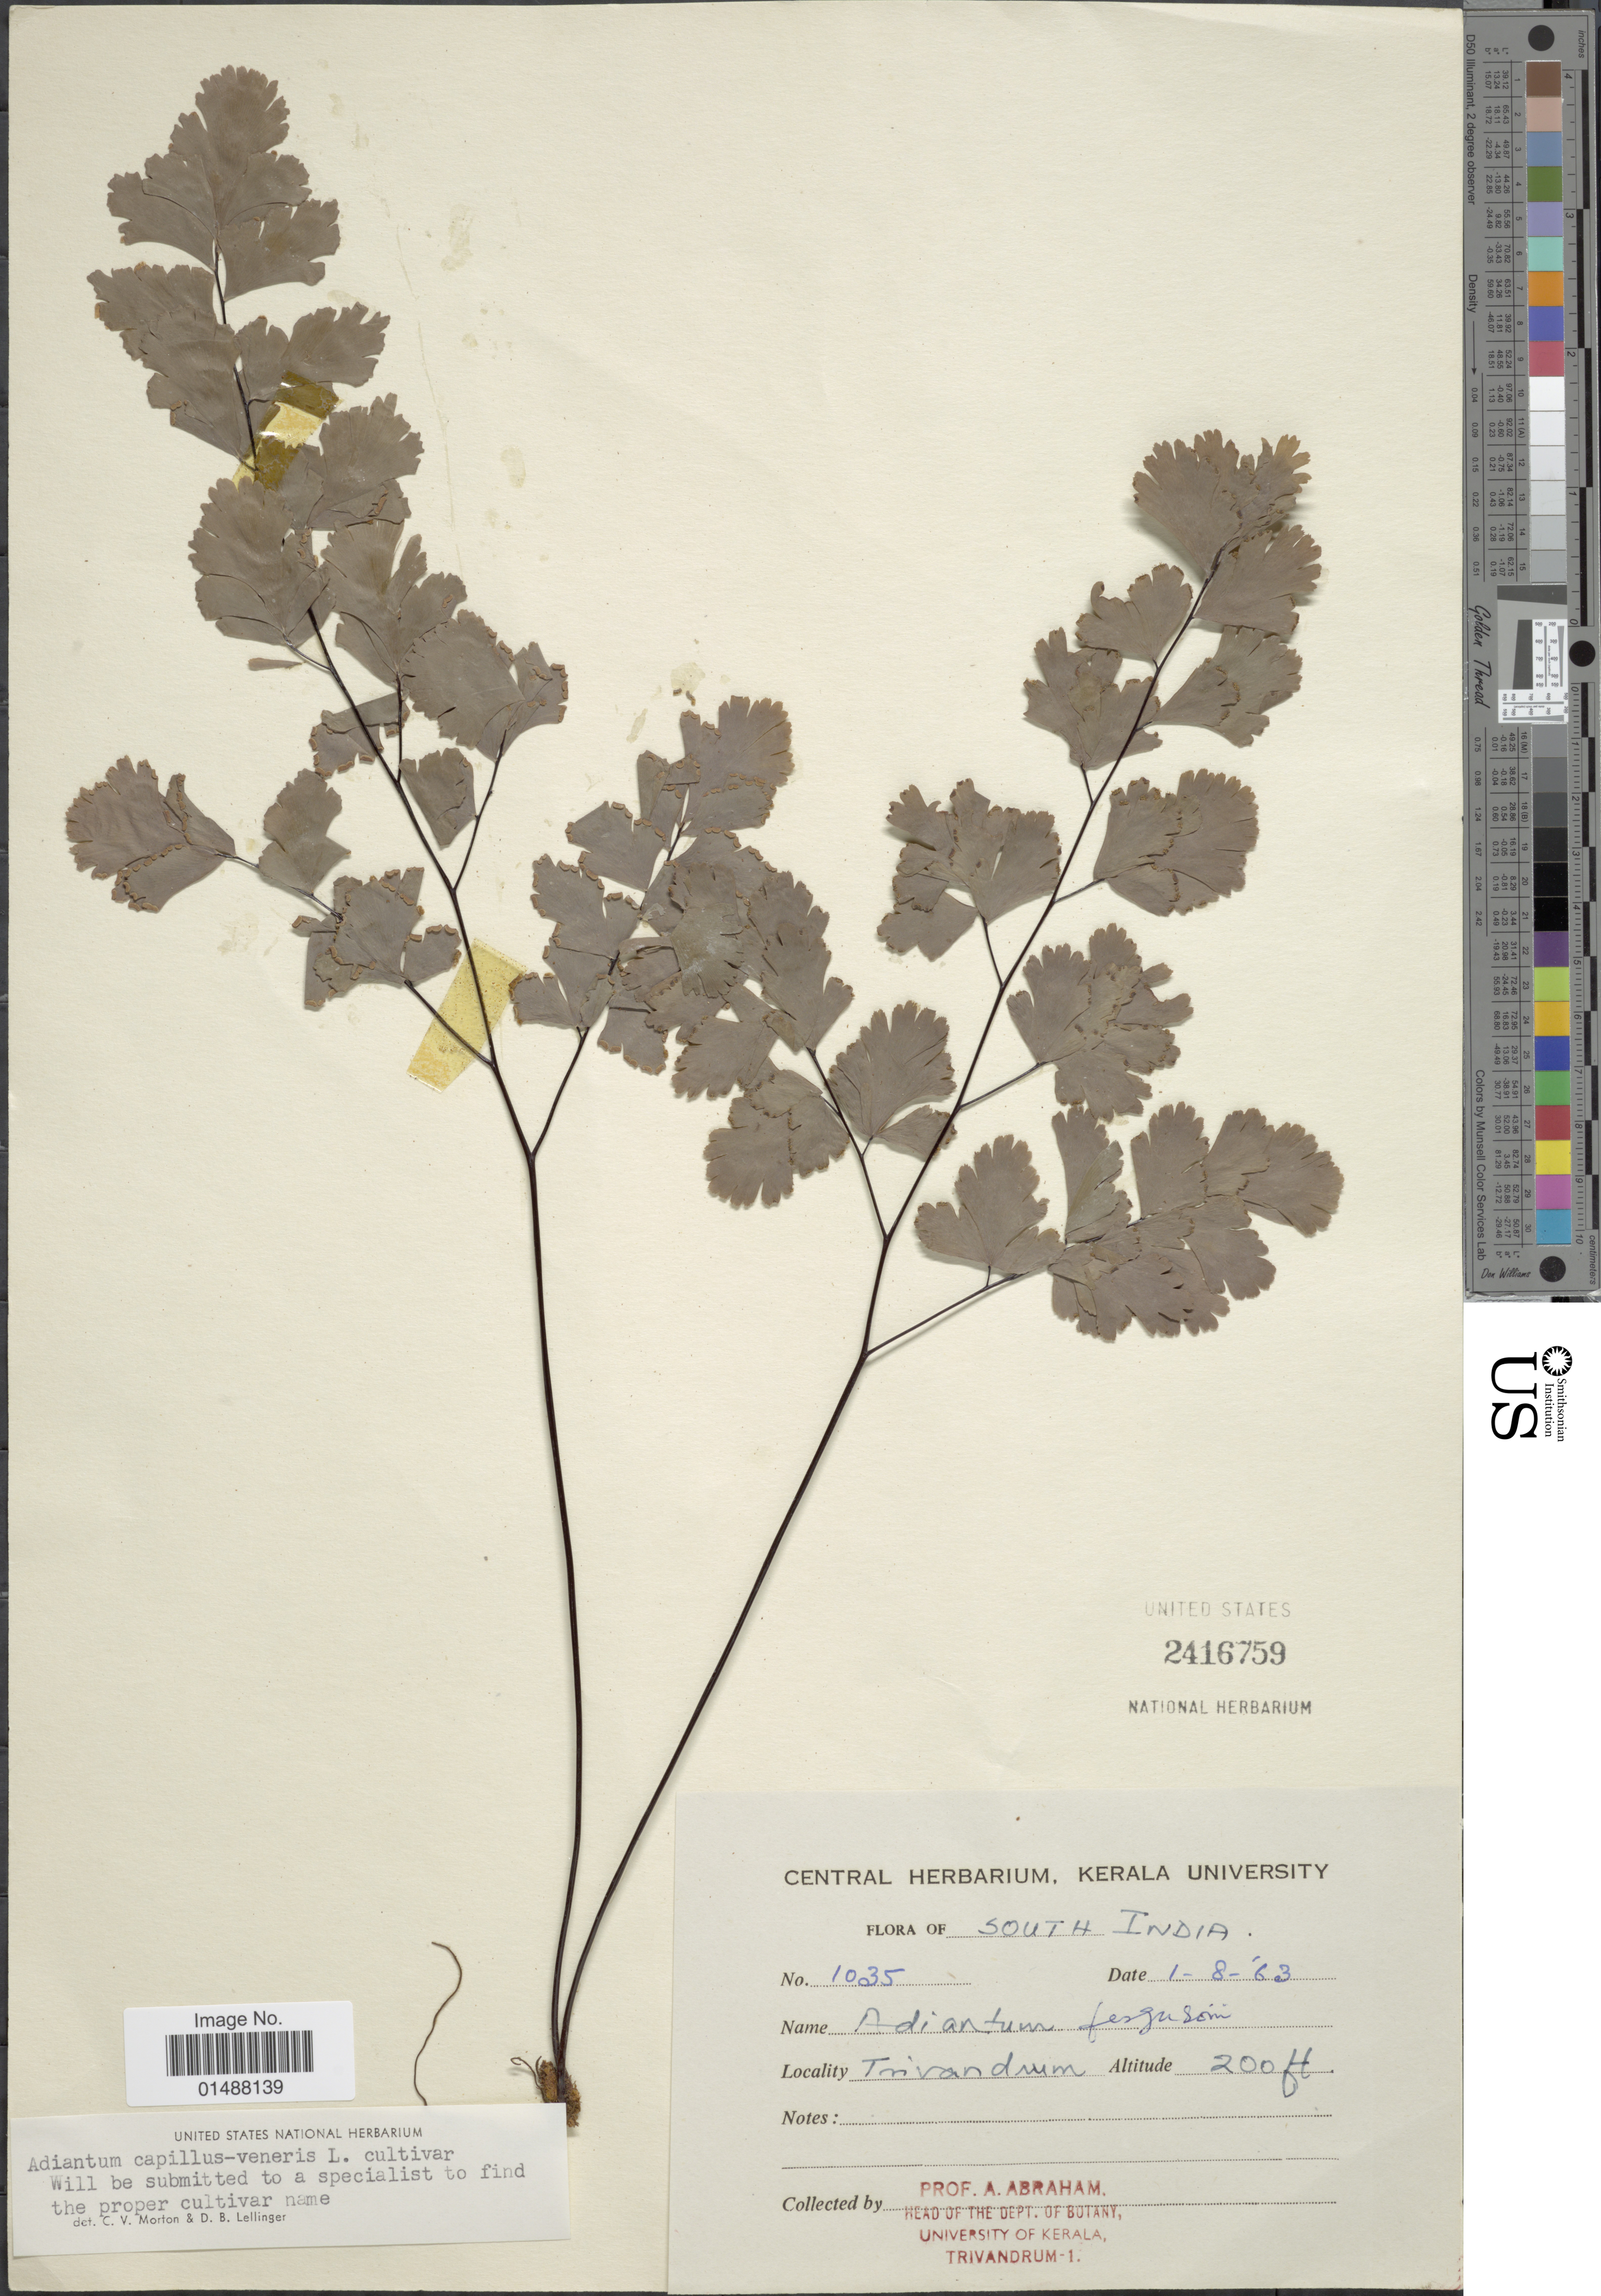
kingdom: Plantae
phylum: Tracheophyta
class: Polypodiopsida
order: Polypodiales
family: Pteridaceae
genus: Adiantum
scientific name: Adiantum capillus-veneris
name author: L.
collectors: A. Abraham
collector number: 1035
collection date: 1963-08-01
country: India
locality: South India, Trivandum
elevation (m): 61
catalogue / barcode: US 2416759